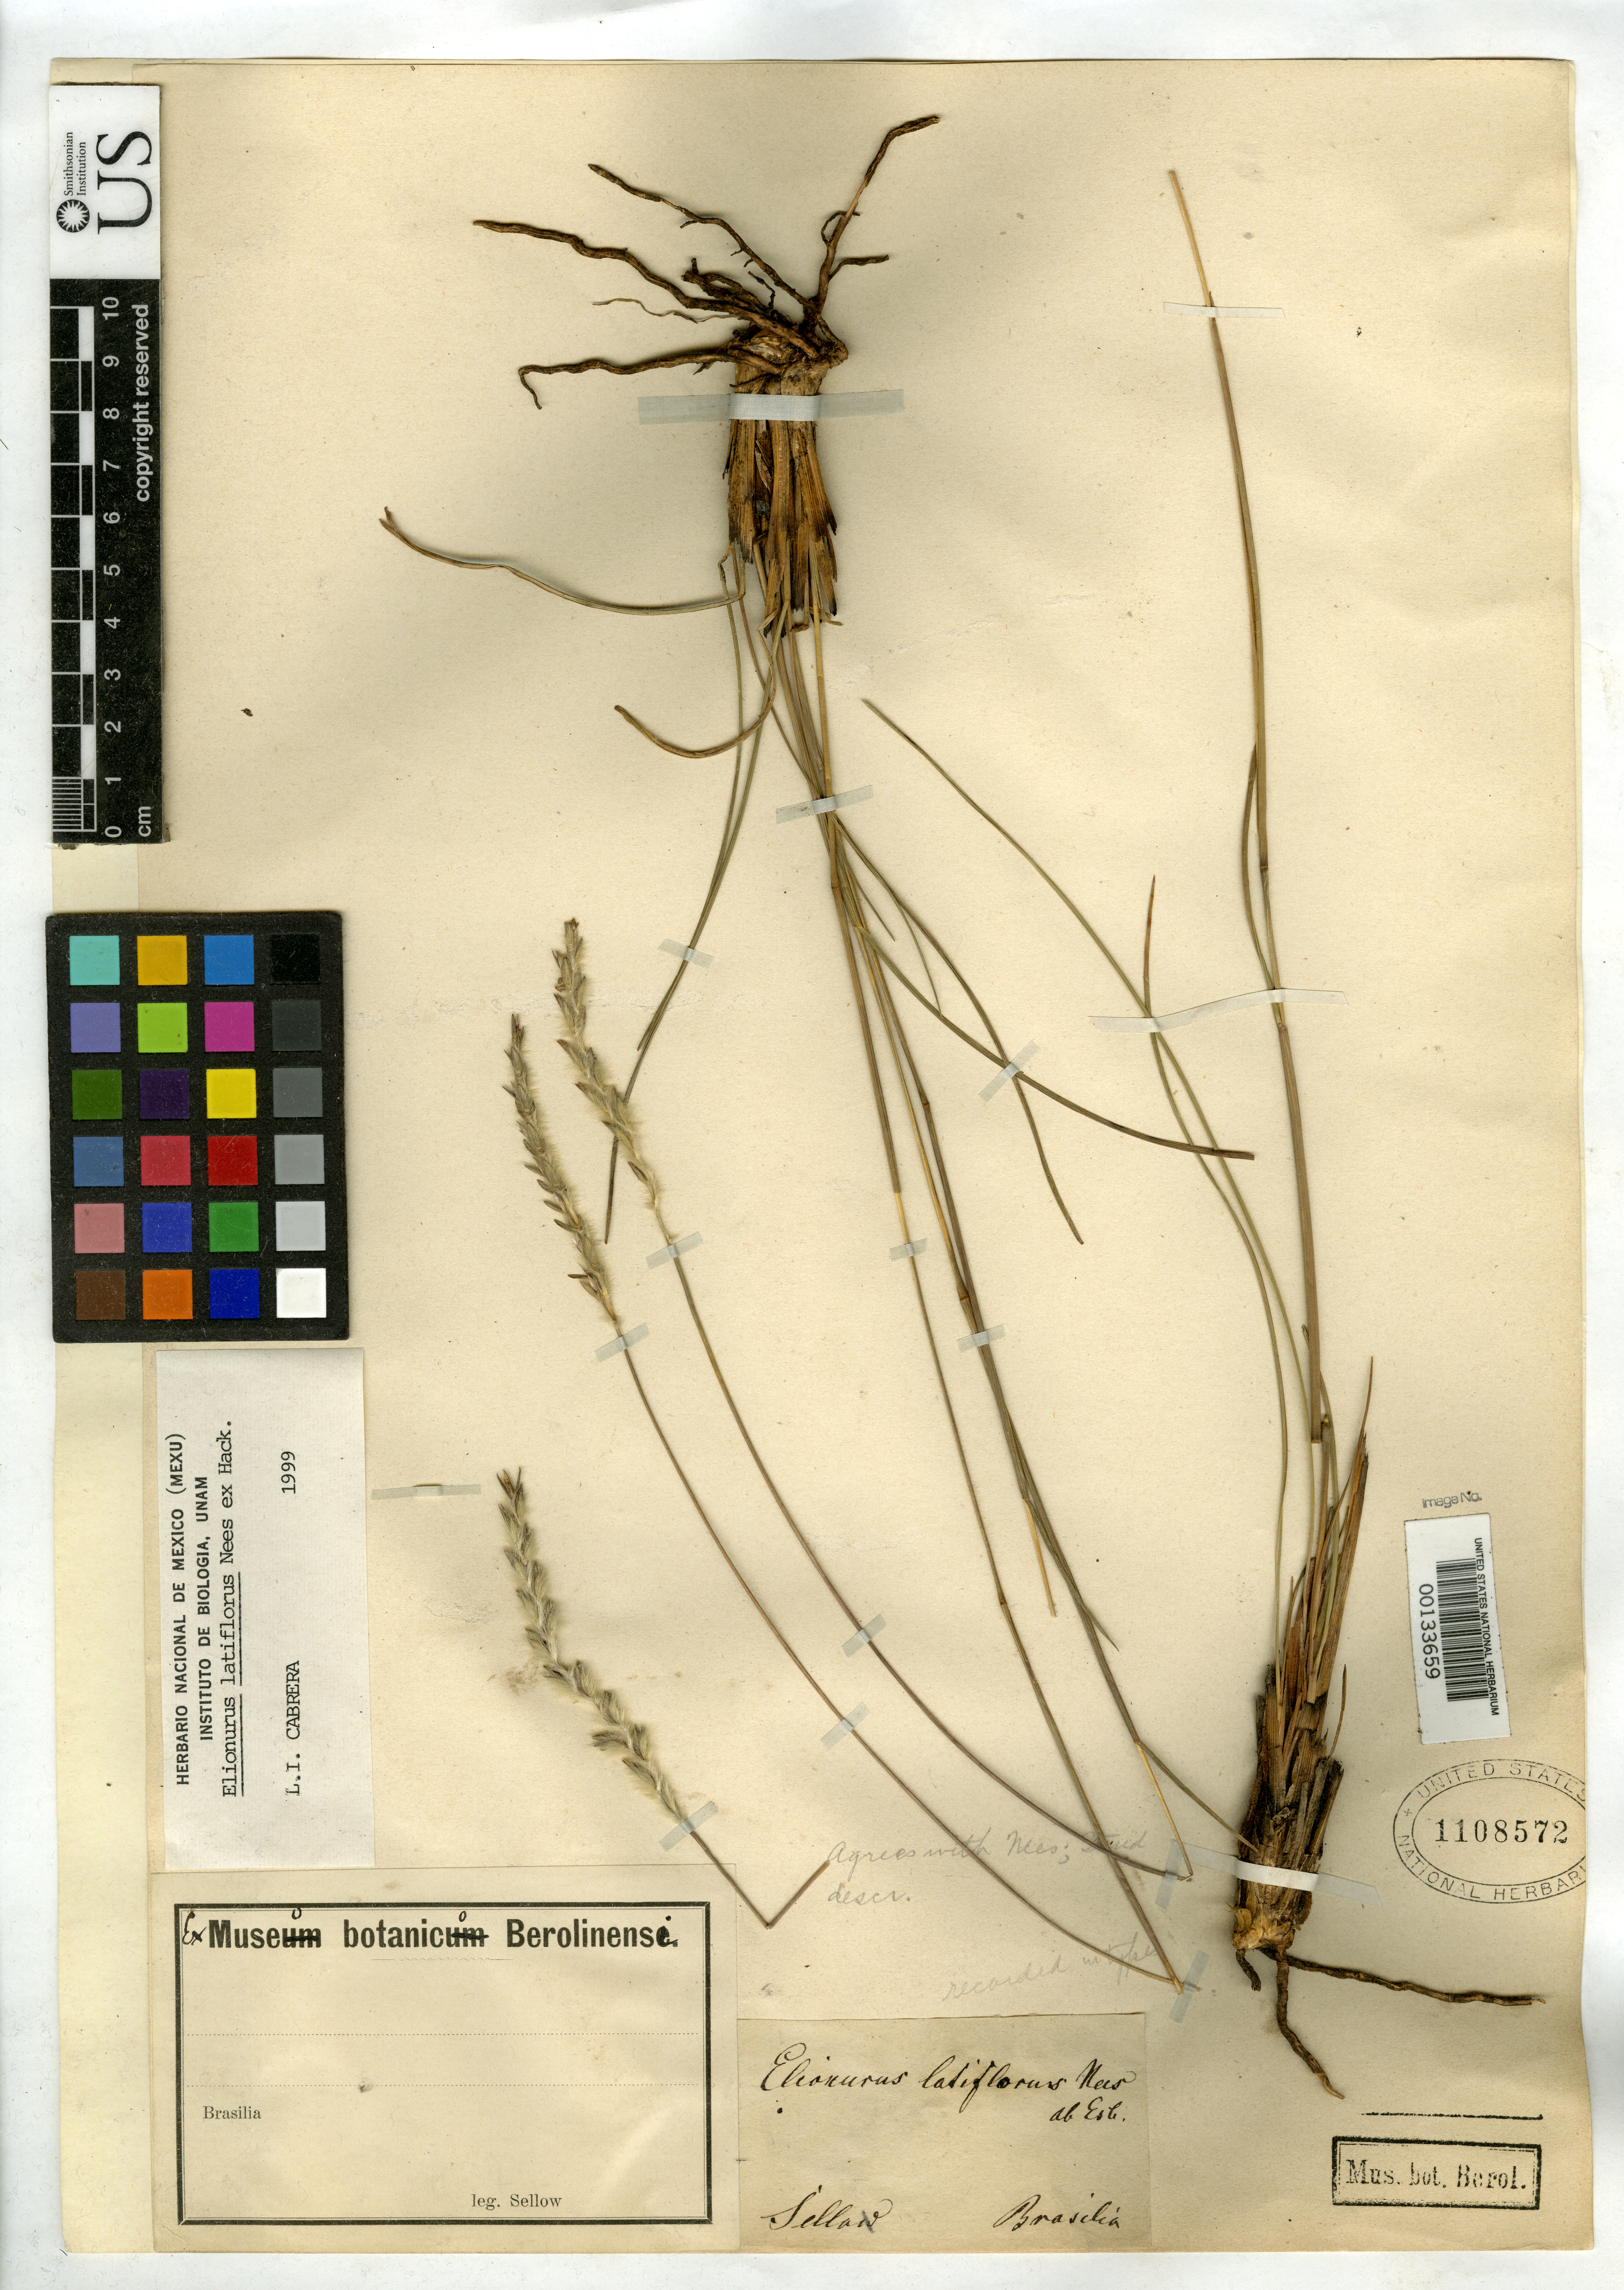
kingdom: Plantae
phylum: Tracheophyta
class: Liliopsida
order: Poales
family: Poaceae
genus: Elionurus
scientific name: Elionurus latiflorus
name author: Nees ex Hack. in Mart.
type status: Type Collection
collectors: F. Sellow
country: Brazil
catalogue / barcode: US 1108572